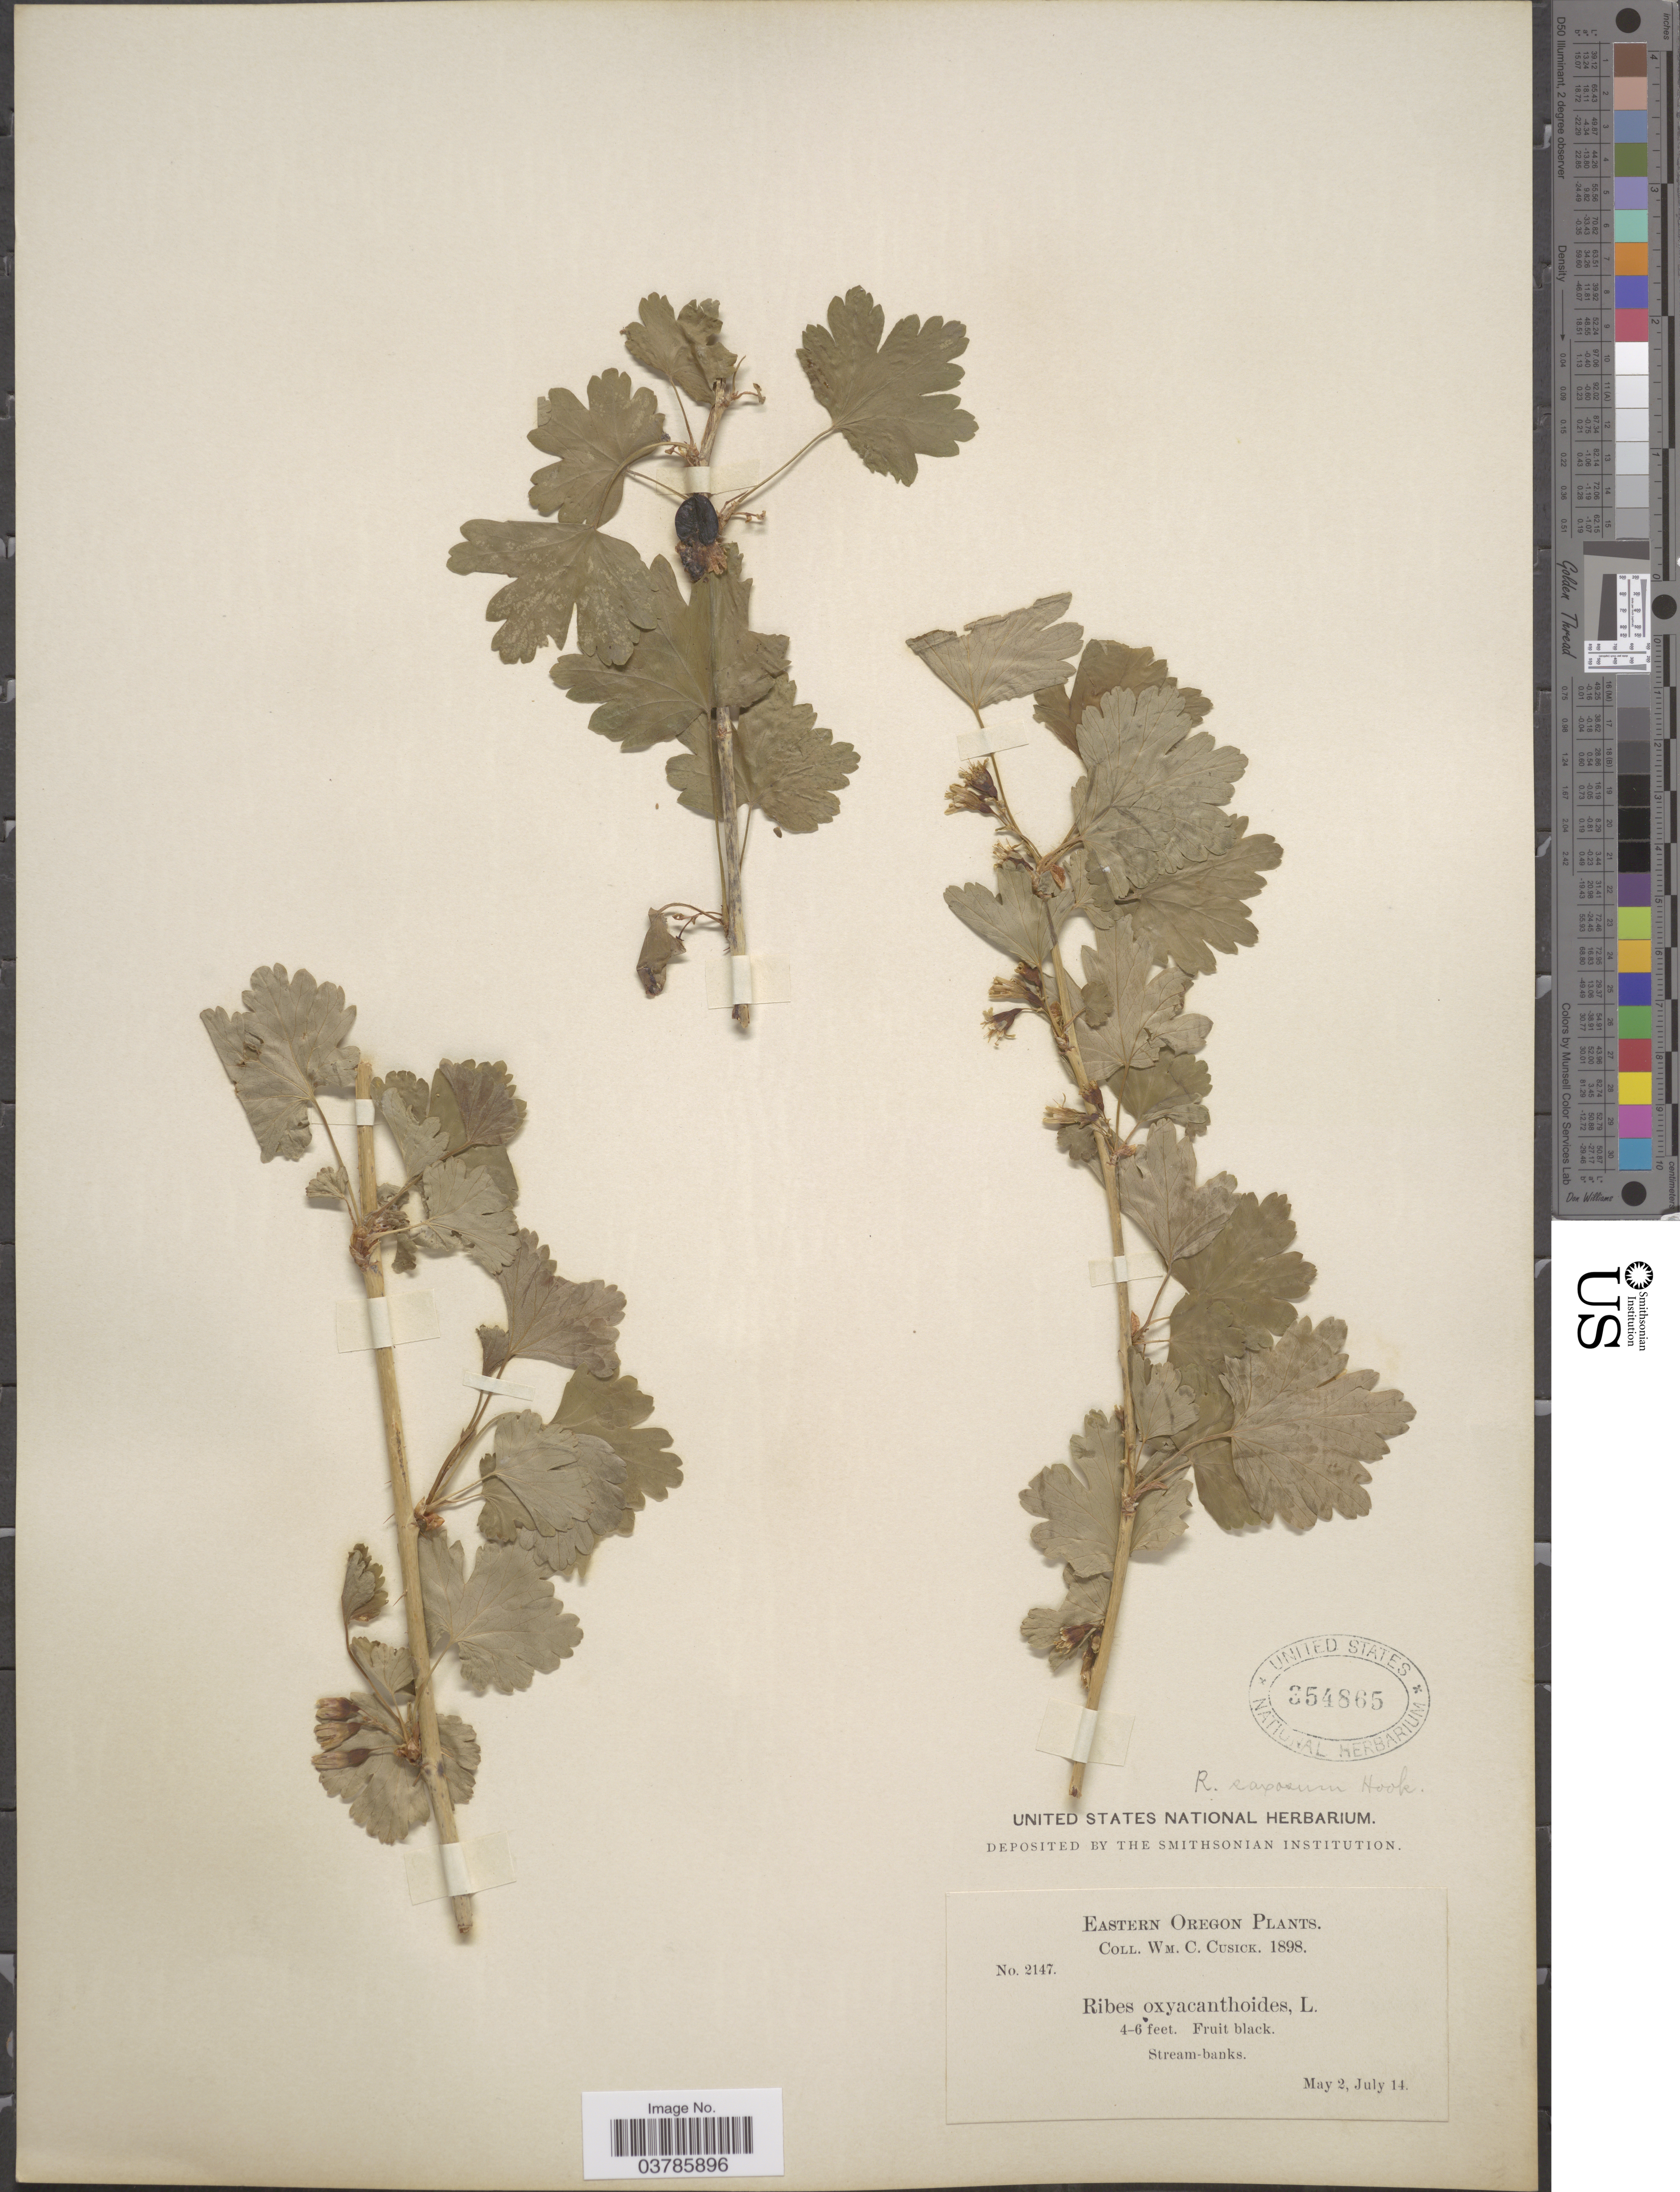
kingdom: Plantae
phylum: Tracheophyta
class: Magnoliopsida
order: Saxifragales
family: Grossulariaceae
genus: Ribes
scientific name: Ribes inerme var. klamathense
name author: (Coville) Jeps.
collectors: W. C. Cusick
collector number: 2147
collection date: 1898-05-02/1898-07-14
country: United States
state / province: Oregon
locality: Eastern Oregon. Stream-banks.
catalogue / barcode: US 354865